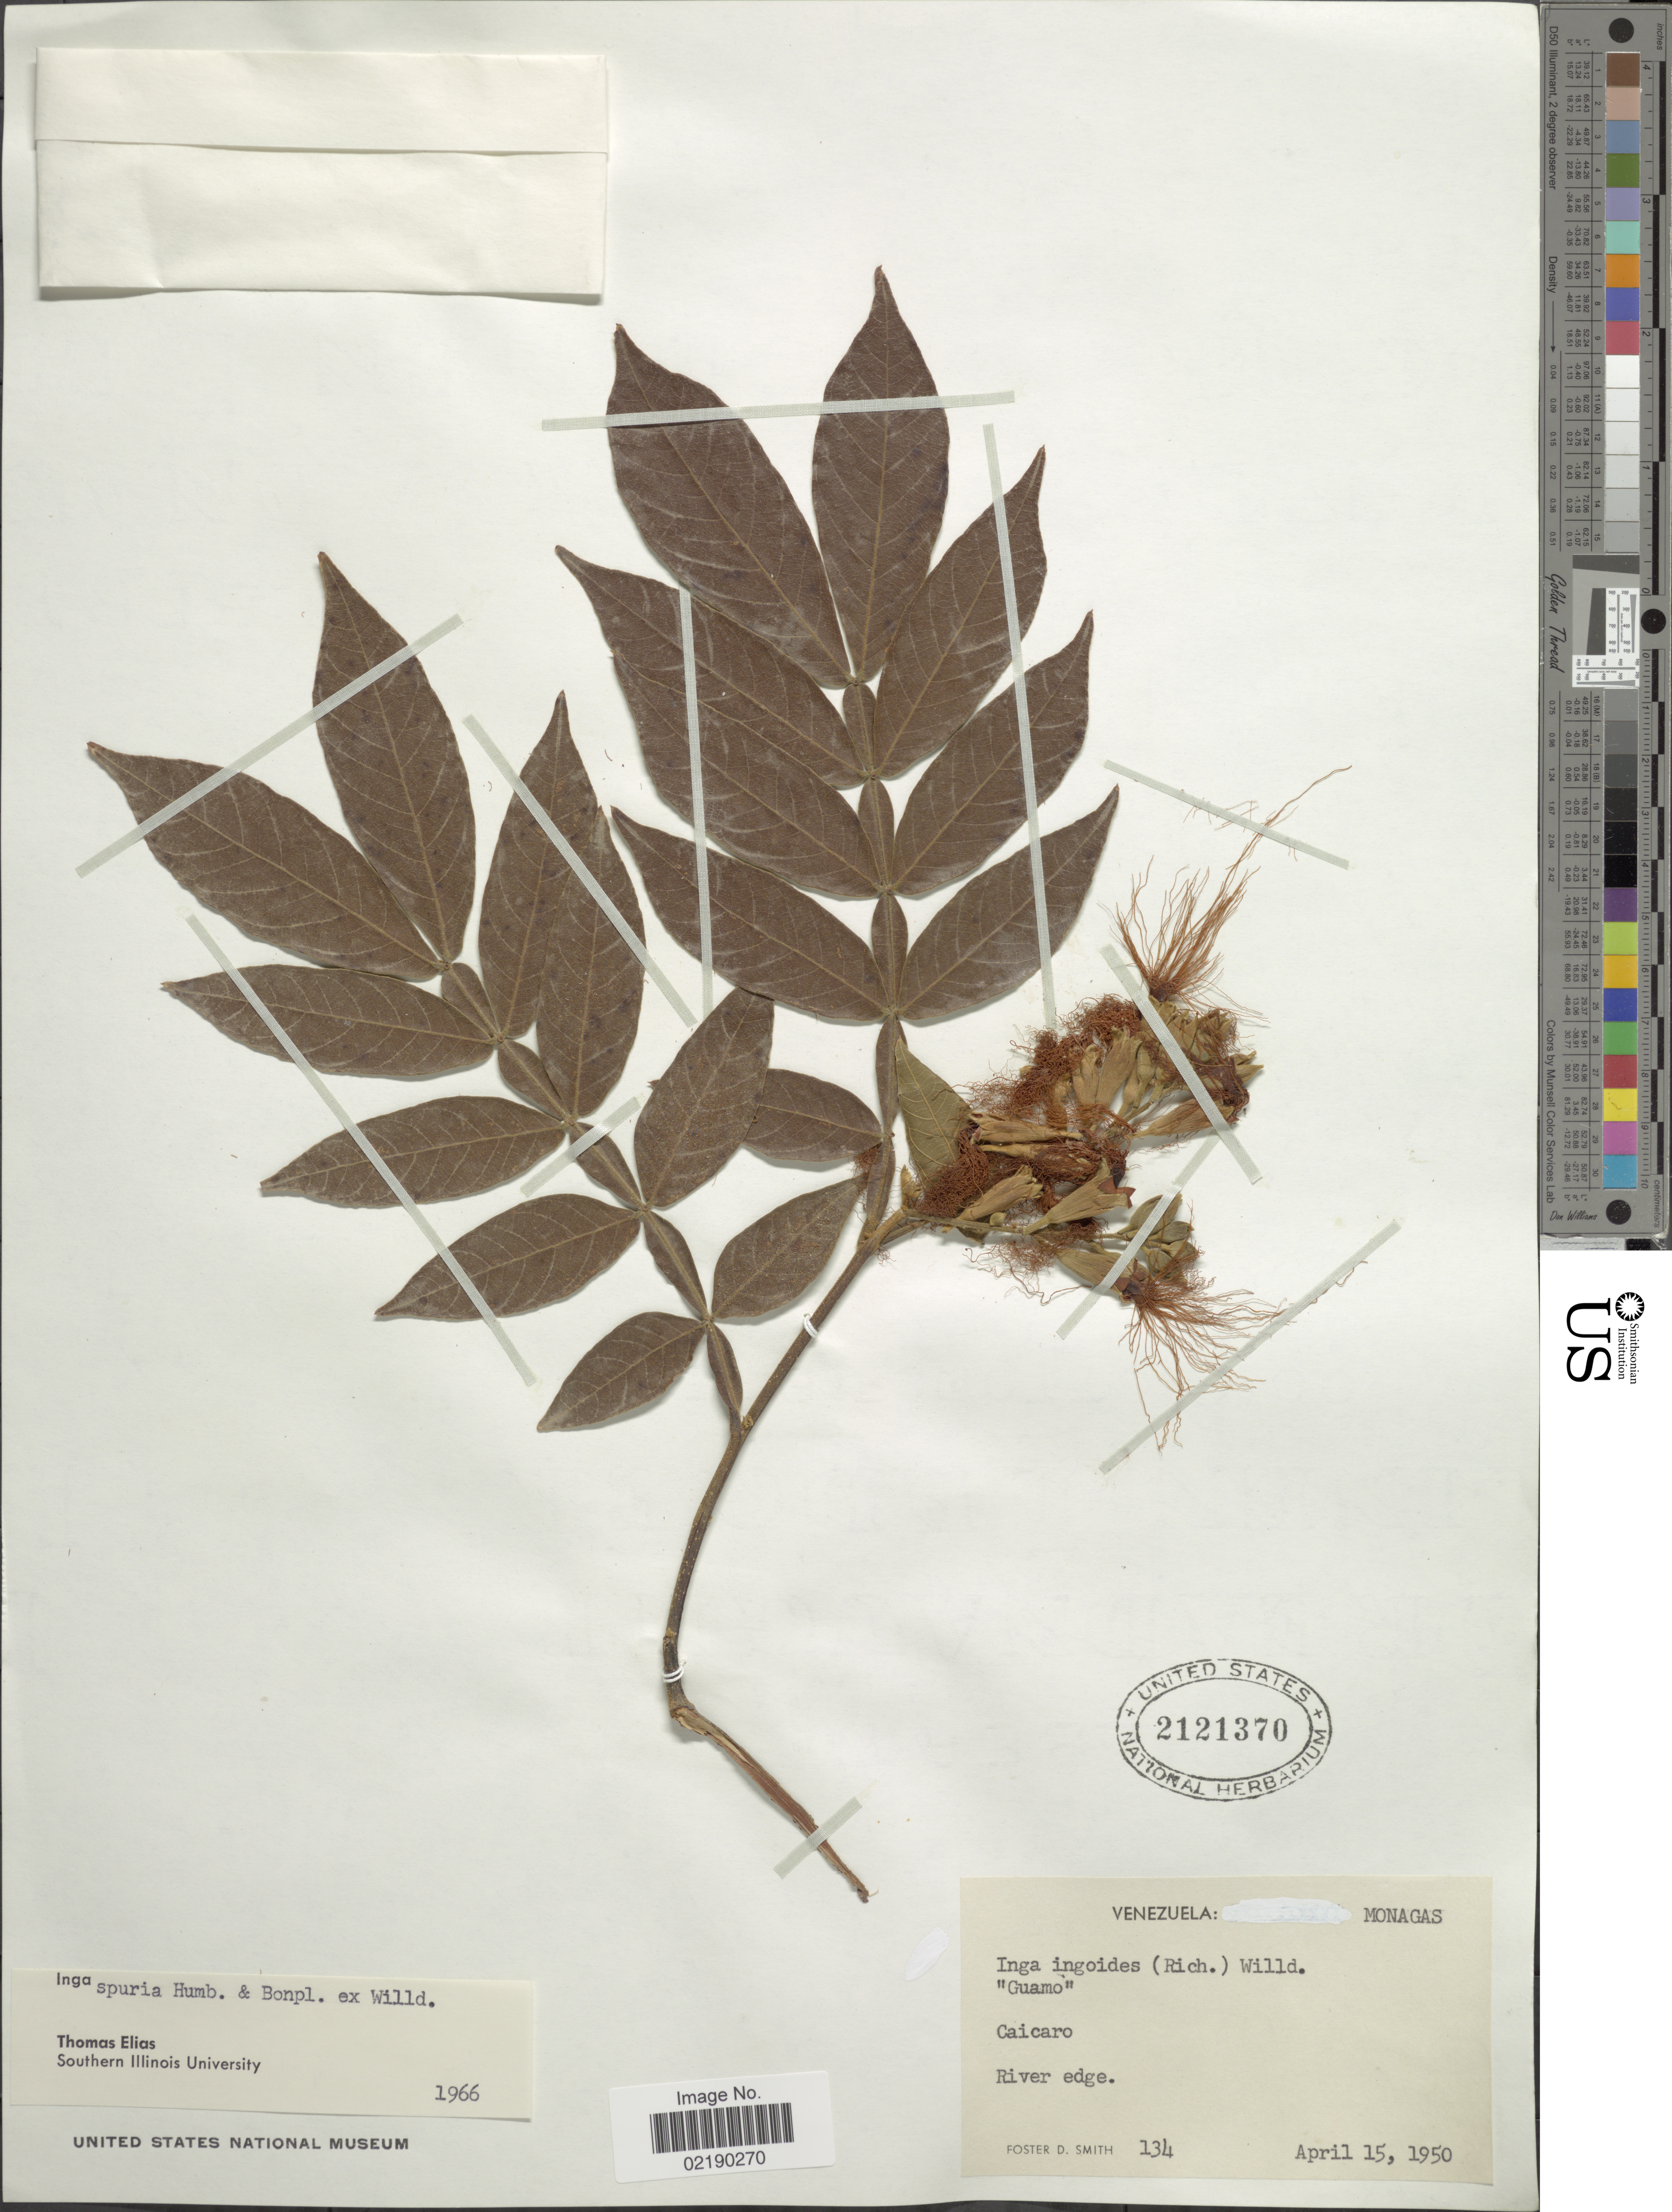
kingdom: Plantae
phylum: Tracheophyta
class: Magnoliopsida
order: Fabales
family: Fabaceae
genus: Inga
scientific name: Inga vera subsp. vera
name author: Willd.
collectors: F. Smith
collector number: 134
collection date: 1950-04-15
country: Venezuela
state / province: Monagas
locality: Caicaro. River edge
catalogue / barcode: US 2121370